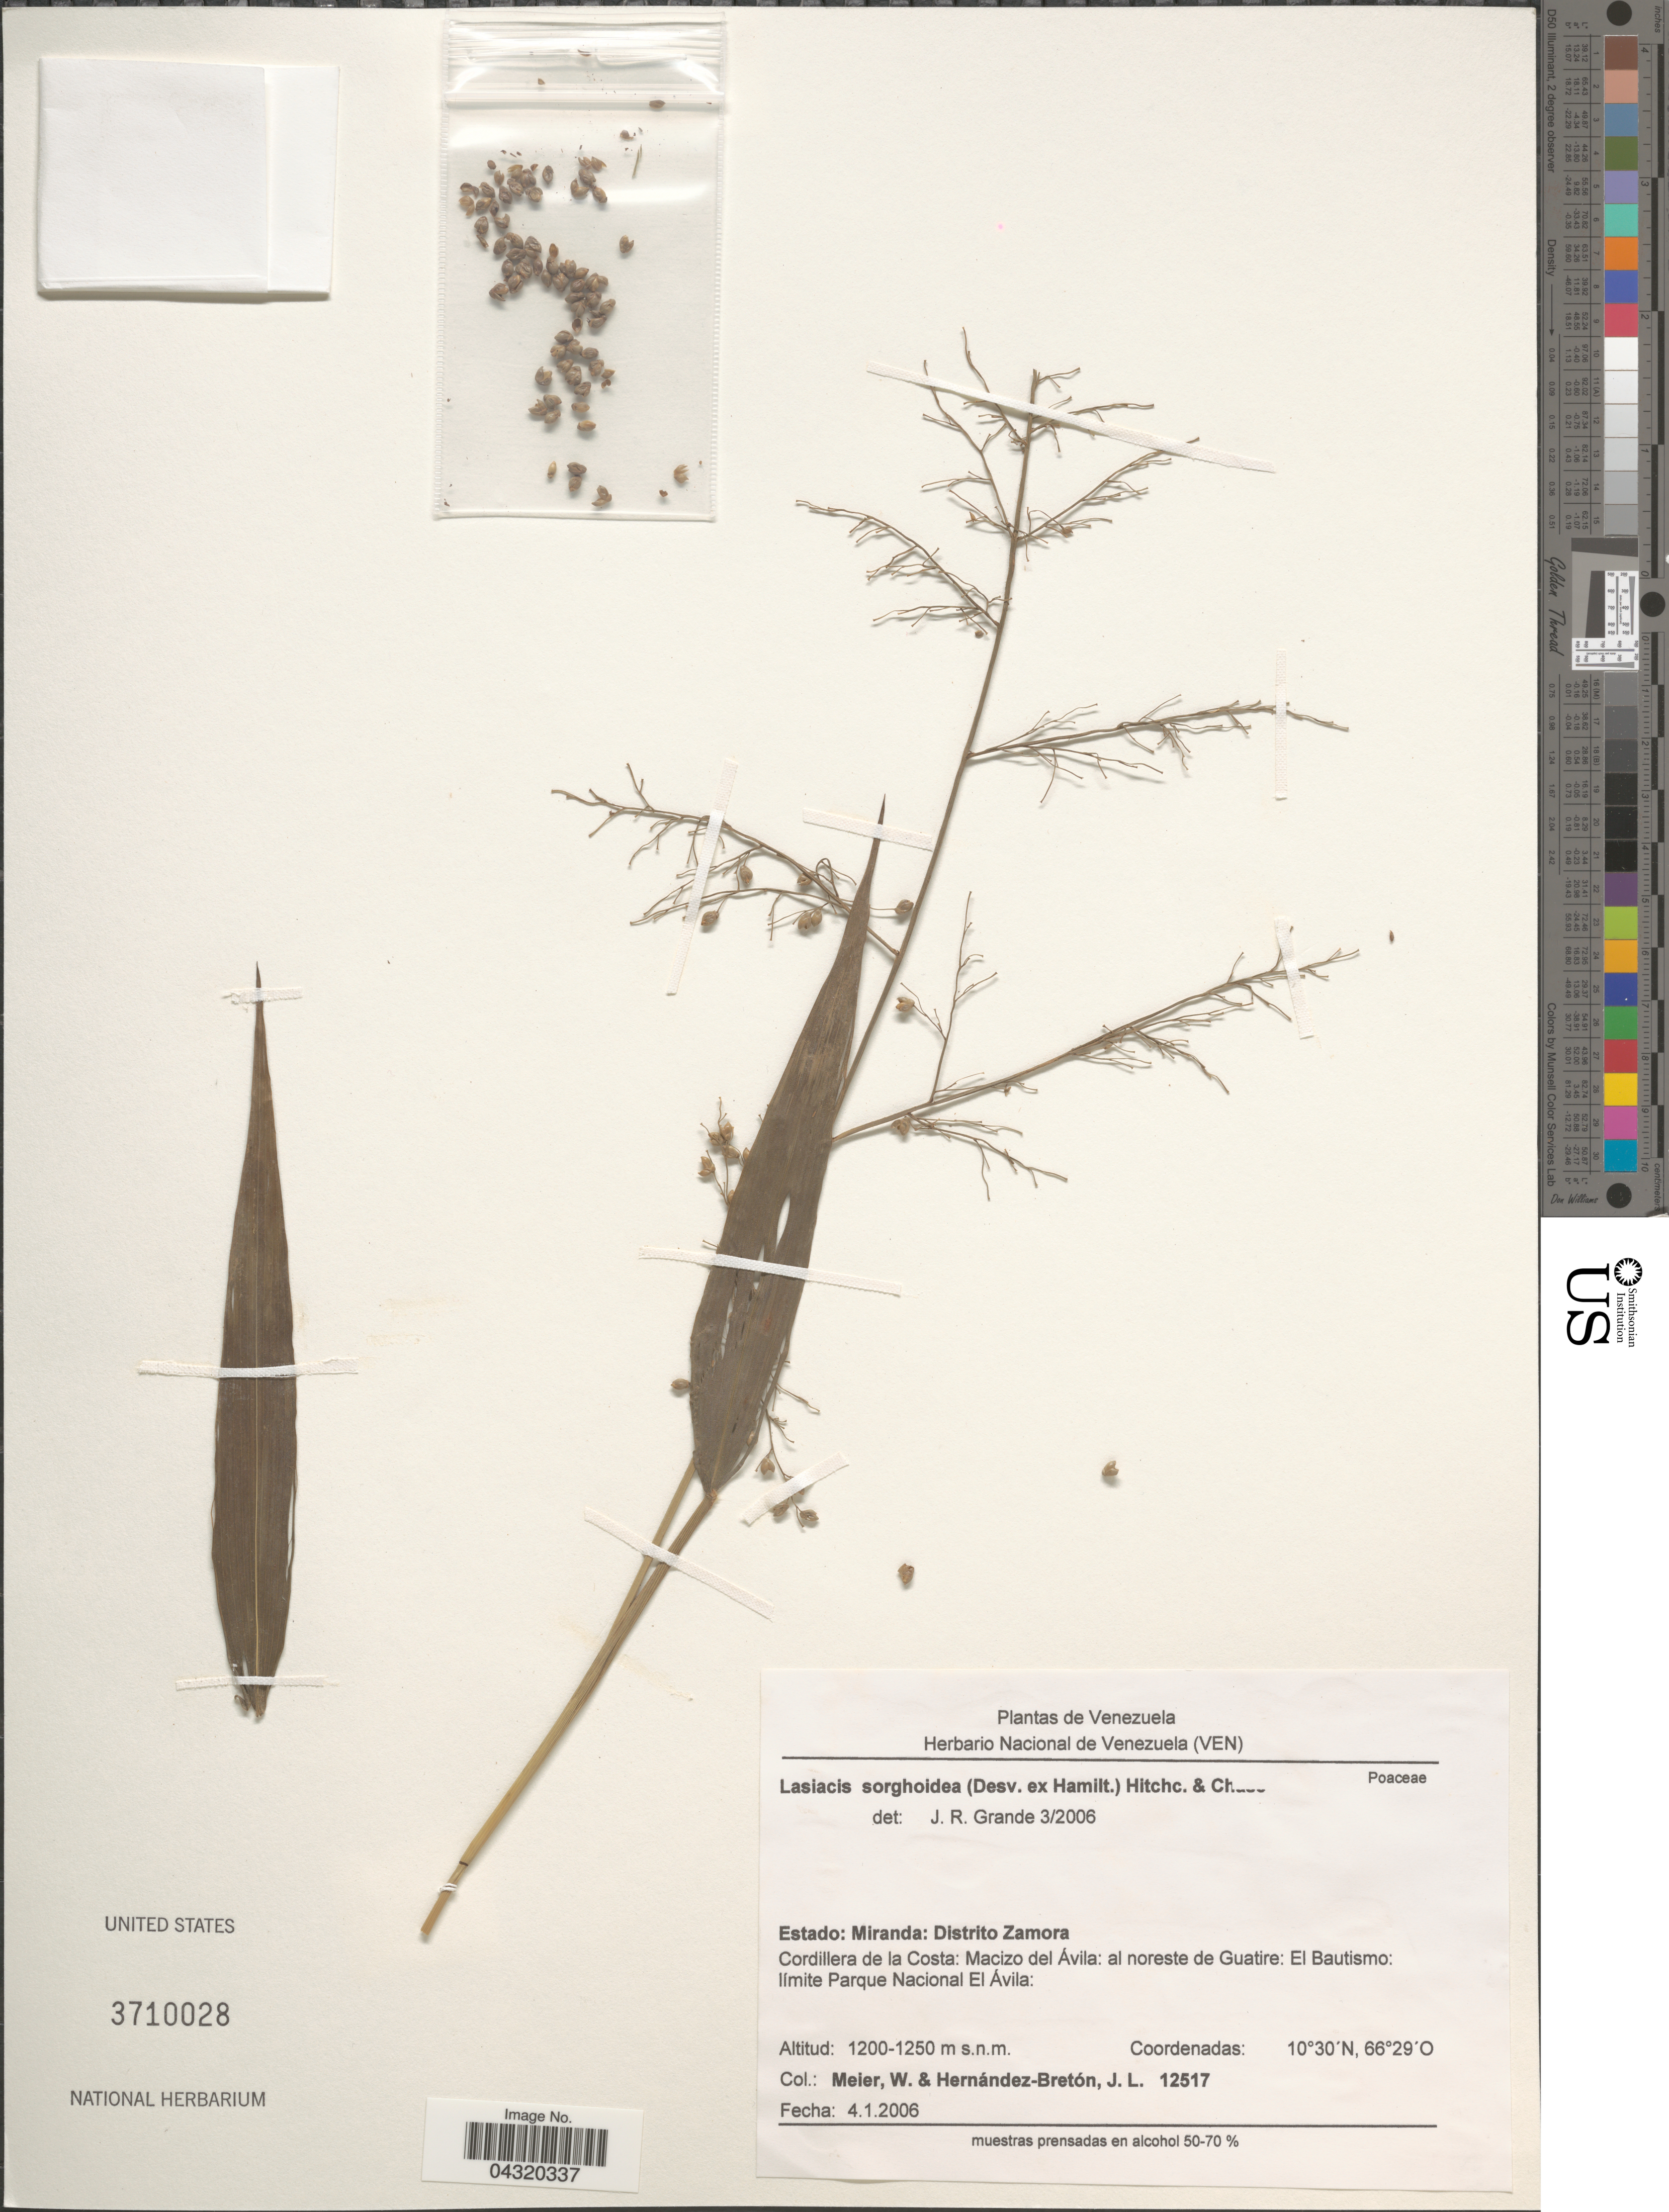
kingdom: Plantae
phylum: Tracheophyta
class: Liliopsida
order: Poales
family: Poaceae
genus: Lasiacis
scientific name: Lasiacis sorghoidea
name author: (Desv. ex Ham.) Hitchc. & Chase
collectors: W. Meier & J. L. Hernandez-Breton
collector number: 12517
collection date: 2006-01-04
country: Venezuela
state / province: Miranda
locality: Distrito Zamora. Cordillera de la Costa: Macizo del Ávilla: al noreste de Guatire: El Bautismo: limite Parque Nacional El Ávilla.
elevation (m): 1200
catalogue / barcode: US 3710028